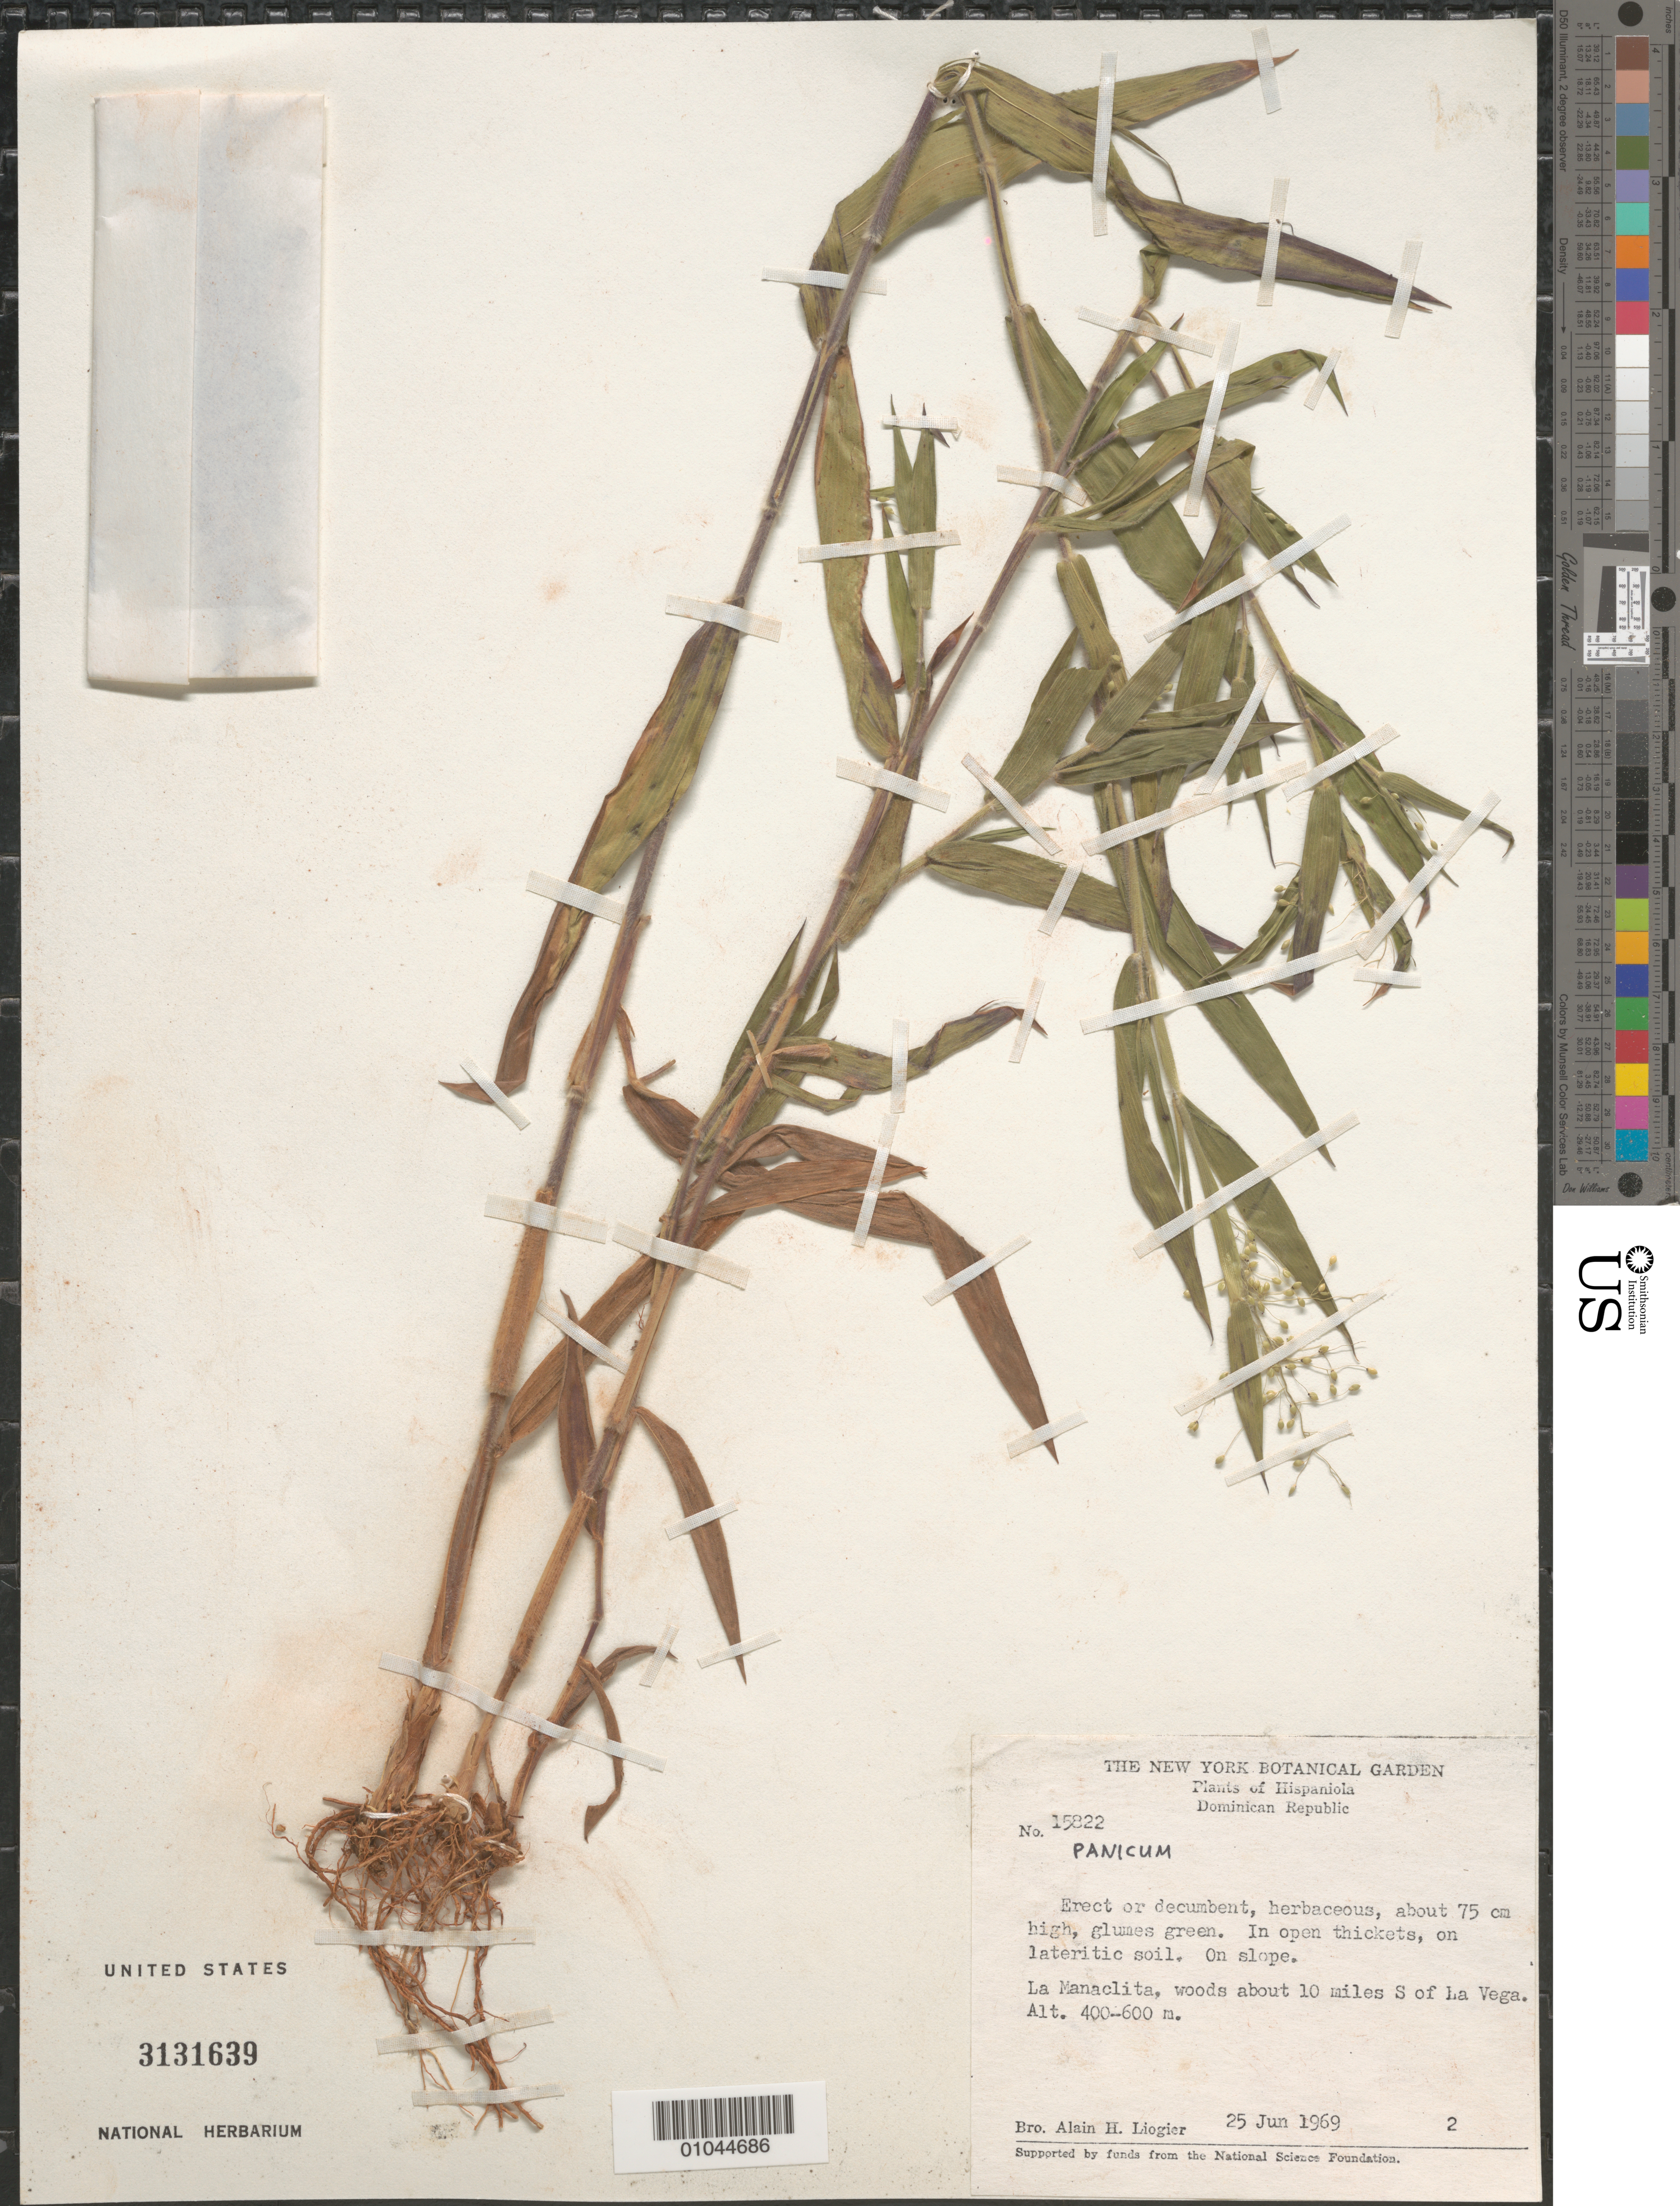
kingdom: Plantae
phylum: Tracheophyta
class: Liliopsida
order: Poales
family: Poaceae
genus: Panicum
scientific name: Panicum sp.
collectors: A. H. Liogier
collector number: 15822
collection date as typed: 25 Jun 1969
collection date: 1969-06-25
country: Dominican Republic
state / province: La Vega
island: Hispaniola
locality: La Manaclita, woods about 10 miles S of La Vega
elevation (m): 400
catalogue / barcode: US 3131639